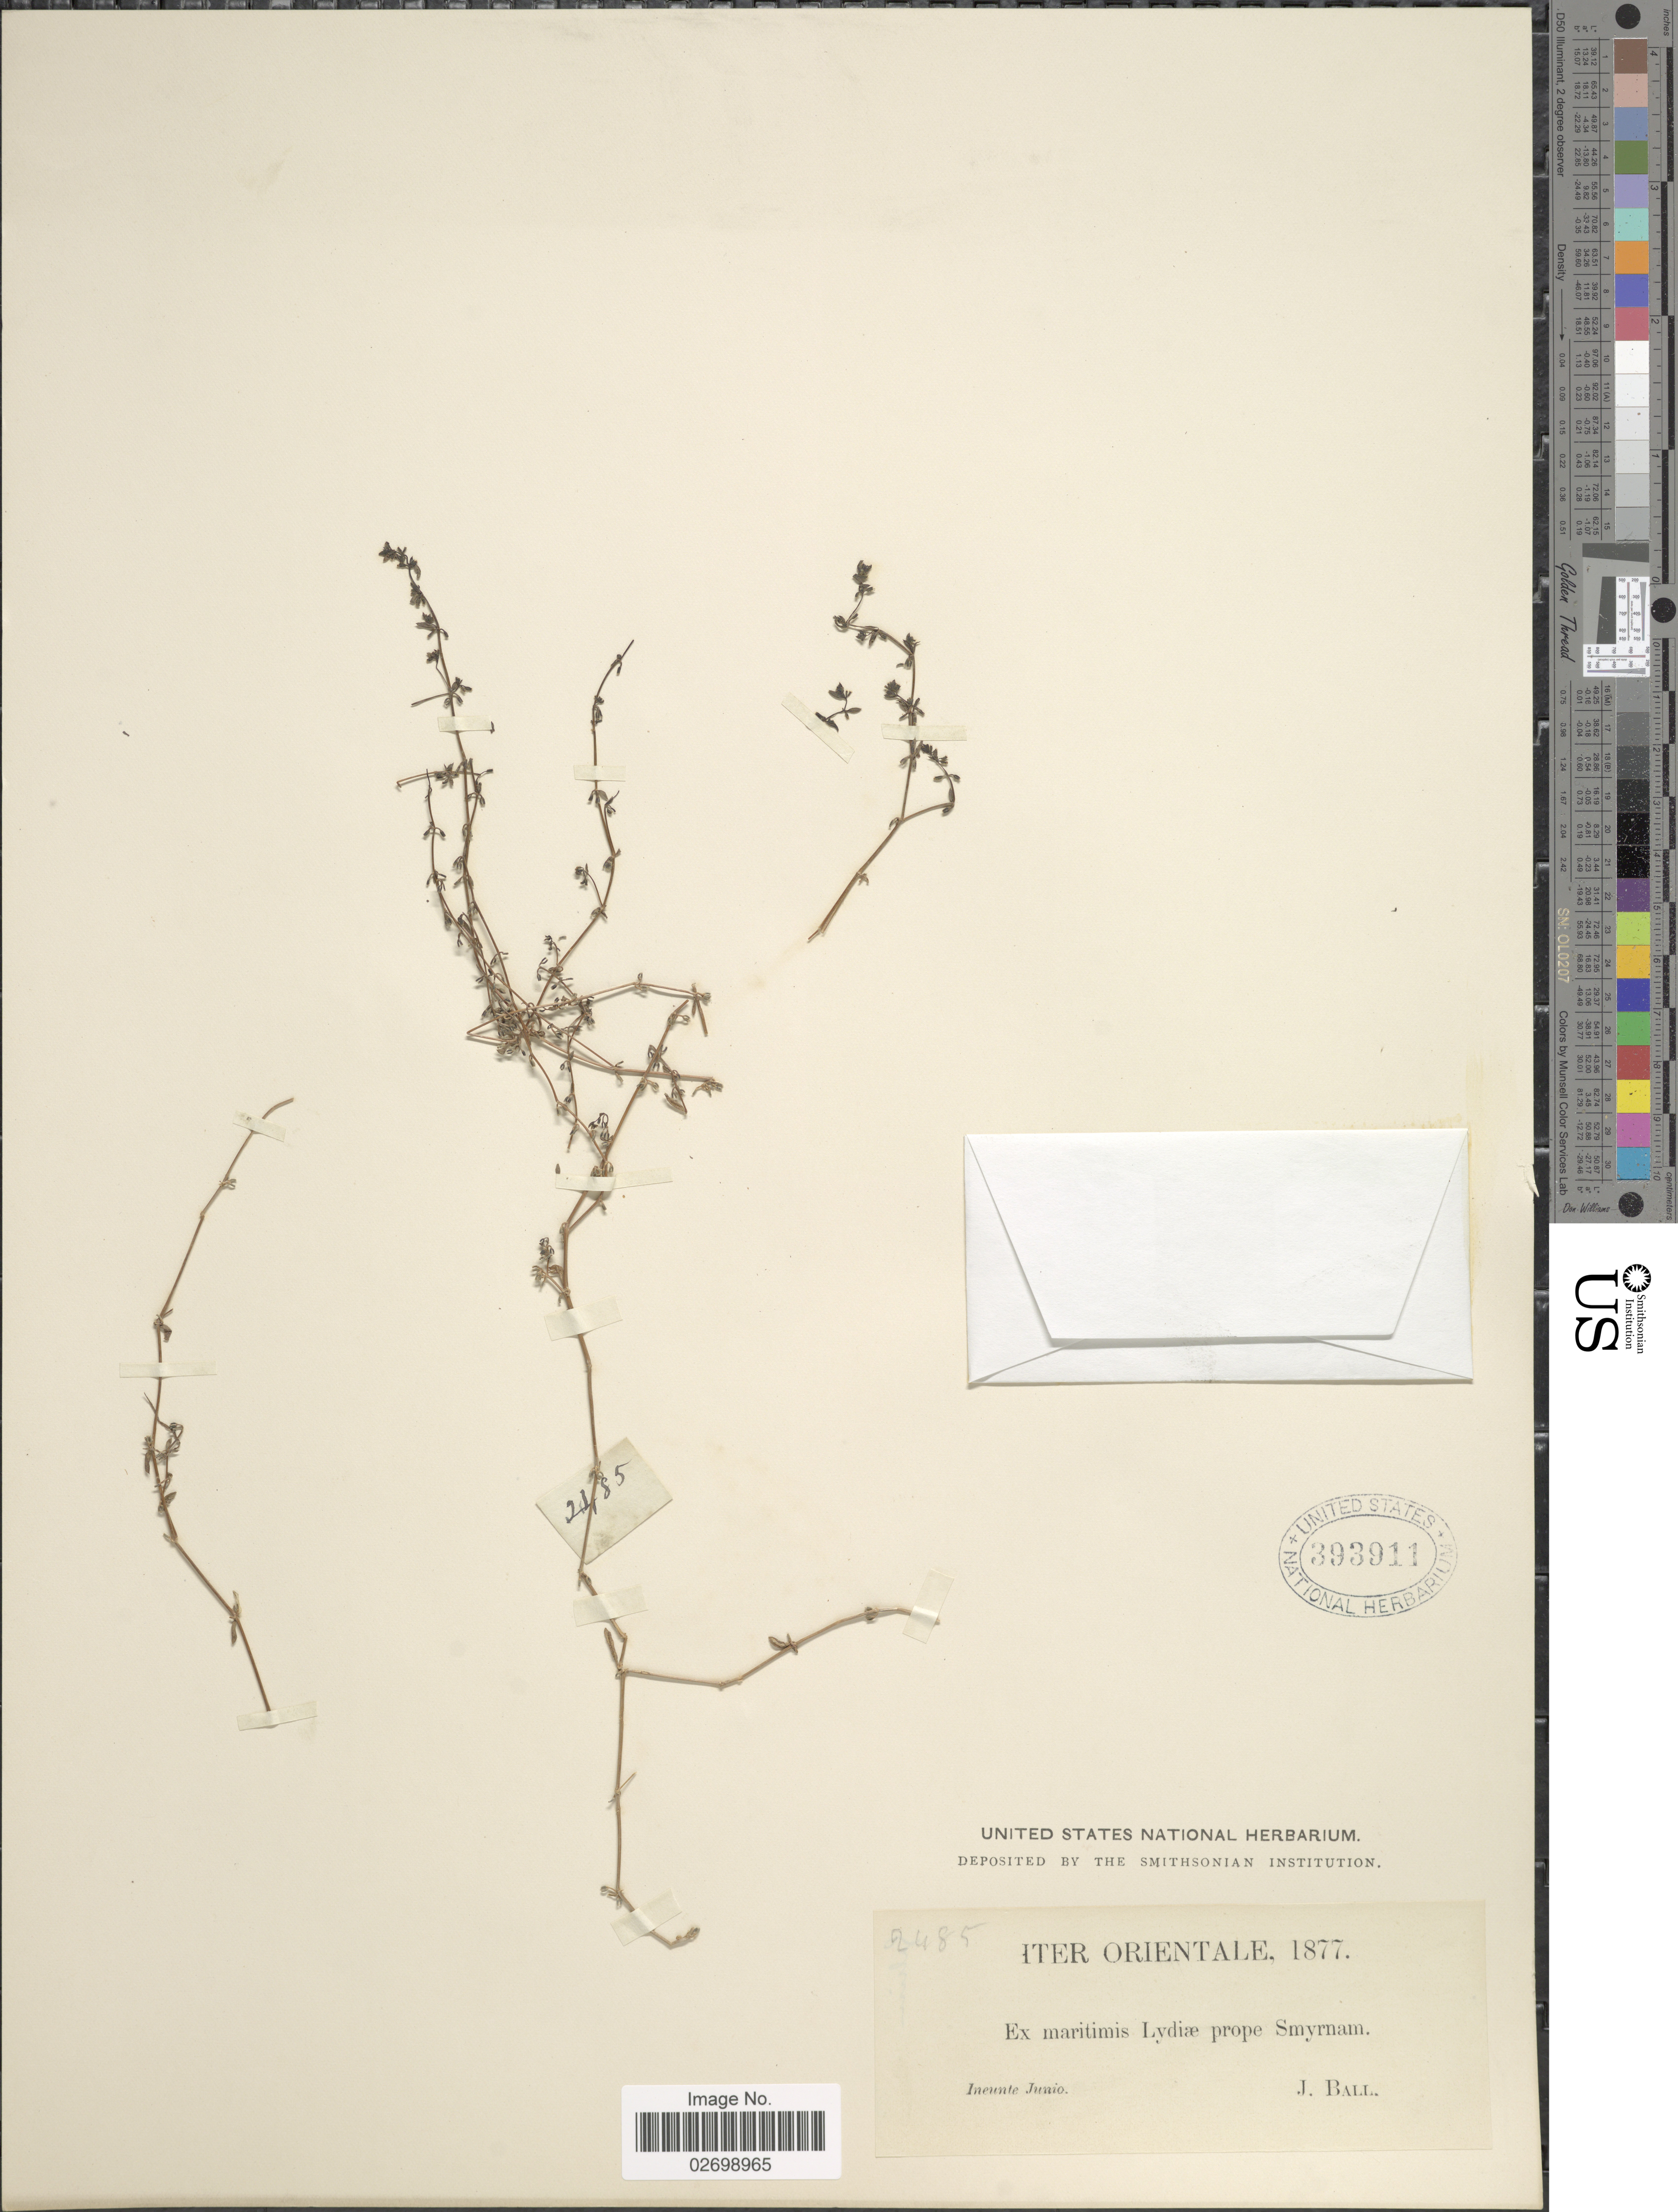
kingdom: Plantae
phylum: Tracheophyta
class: Magnoliopsida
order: Gentianales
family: Rubiaceae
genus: Galium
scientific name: Galium sp.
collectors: J. Ball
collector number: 2485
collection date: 1877-06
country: Turkey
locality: Orientale/ Ex maritimis Lydiae prope Smyrnam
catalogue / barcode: US 393911